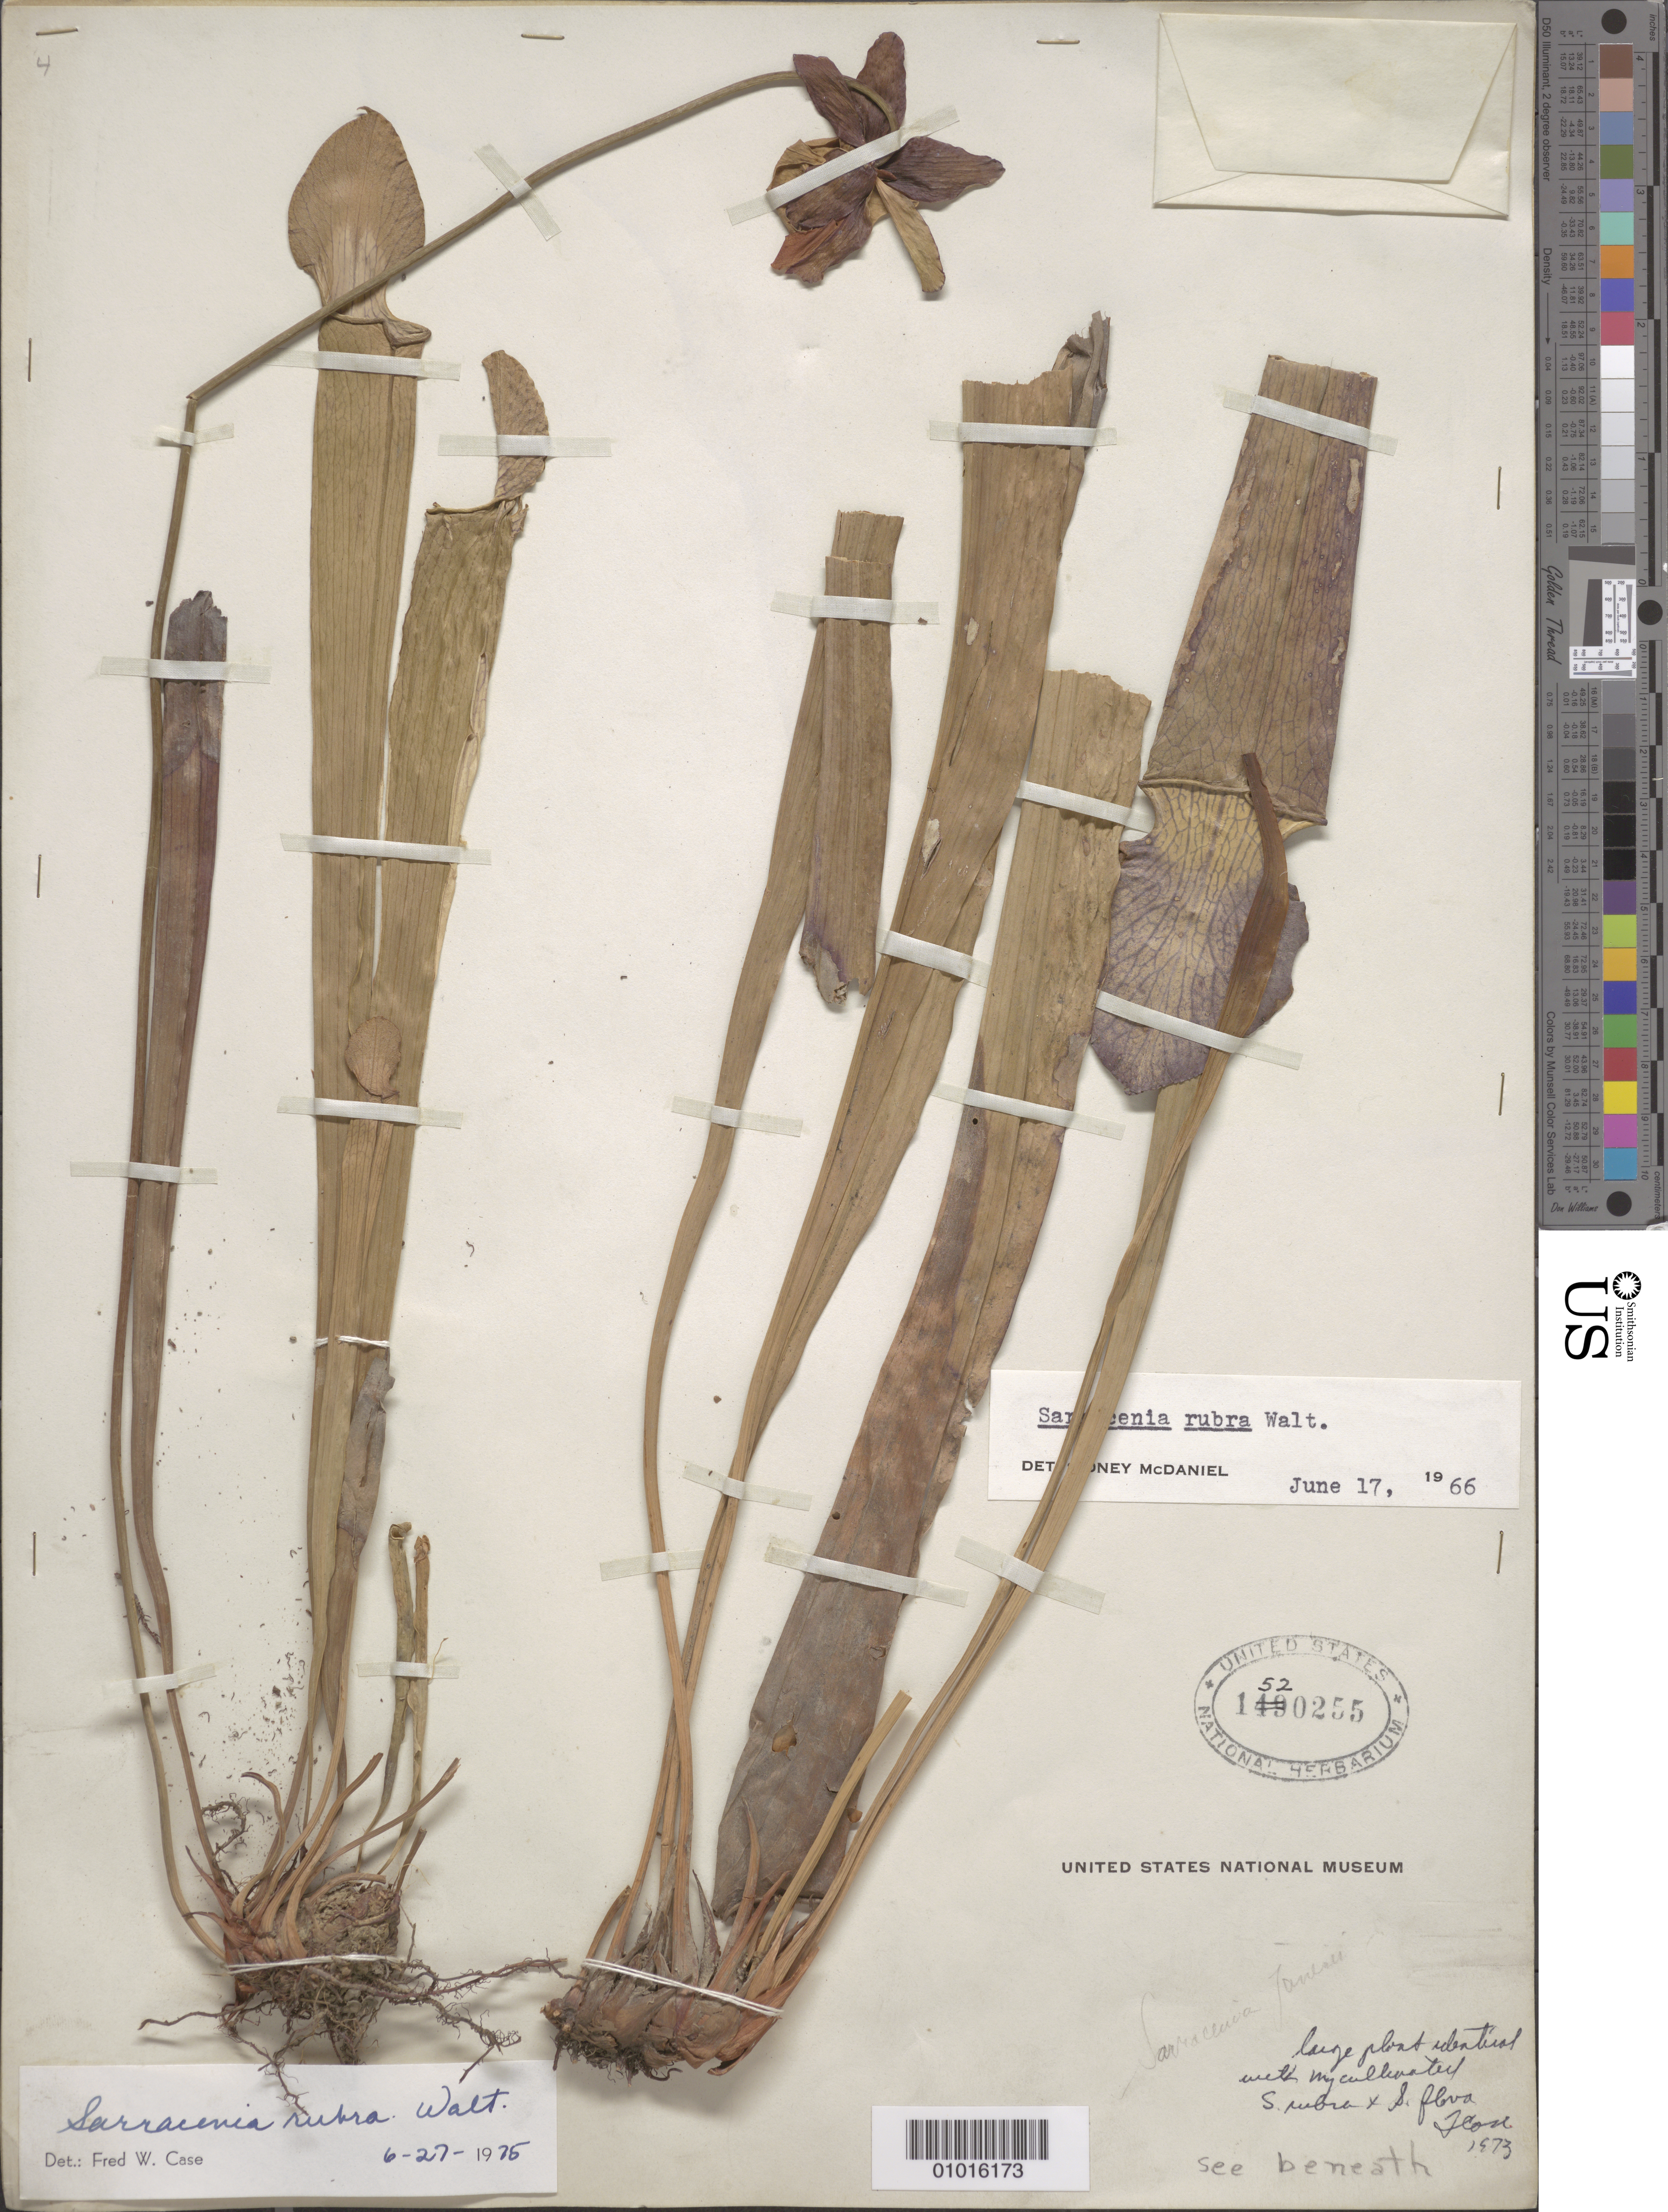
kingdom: Plantae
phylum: Tracheophyta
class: Magnoliopsida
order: Ericales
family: Sarraceniaceae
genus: Sarracenia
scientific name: Sarracenia rubra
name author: Walter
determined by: Case, Fred W.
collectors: F. Jones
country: United States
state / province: Florida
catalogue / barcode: US 1520255